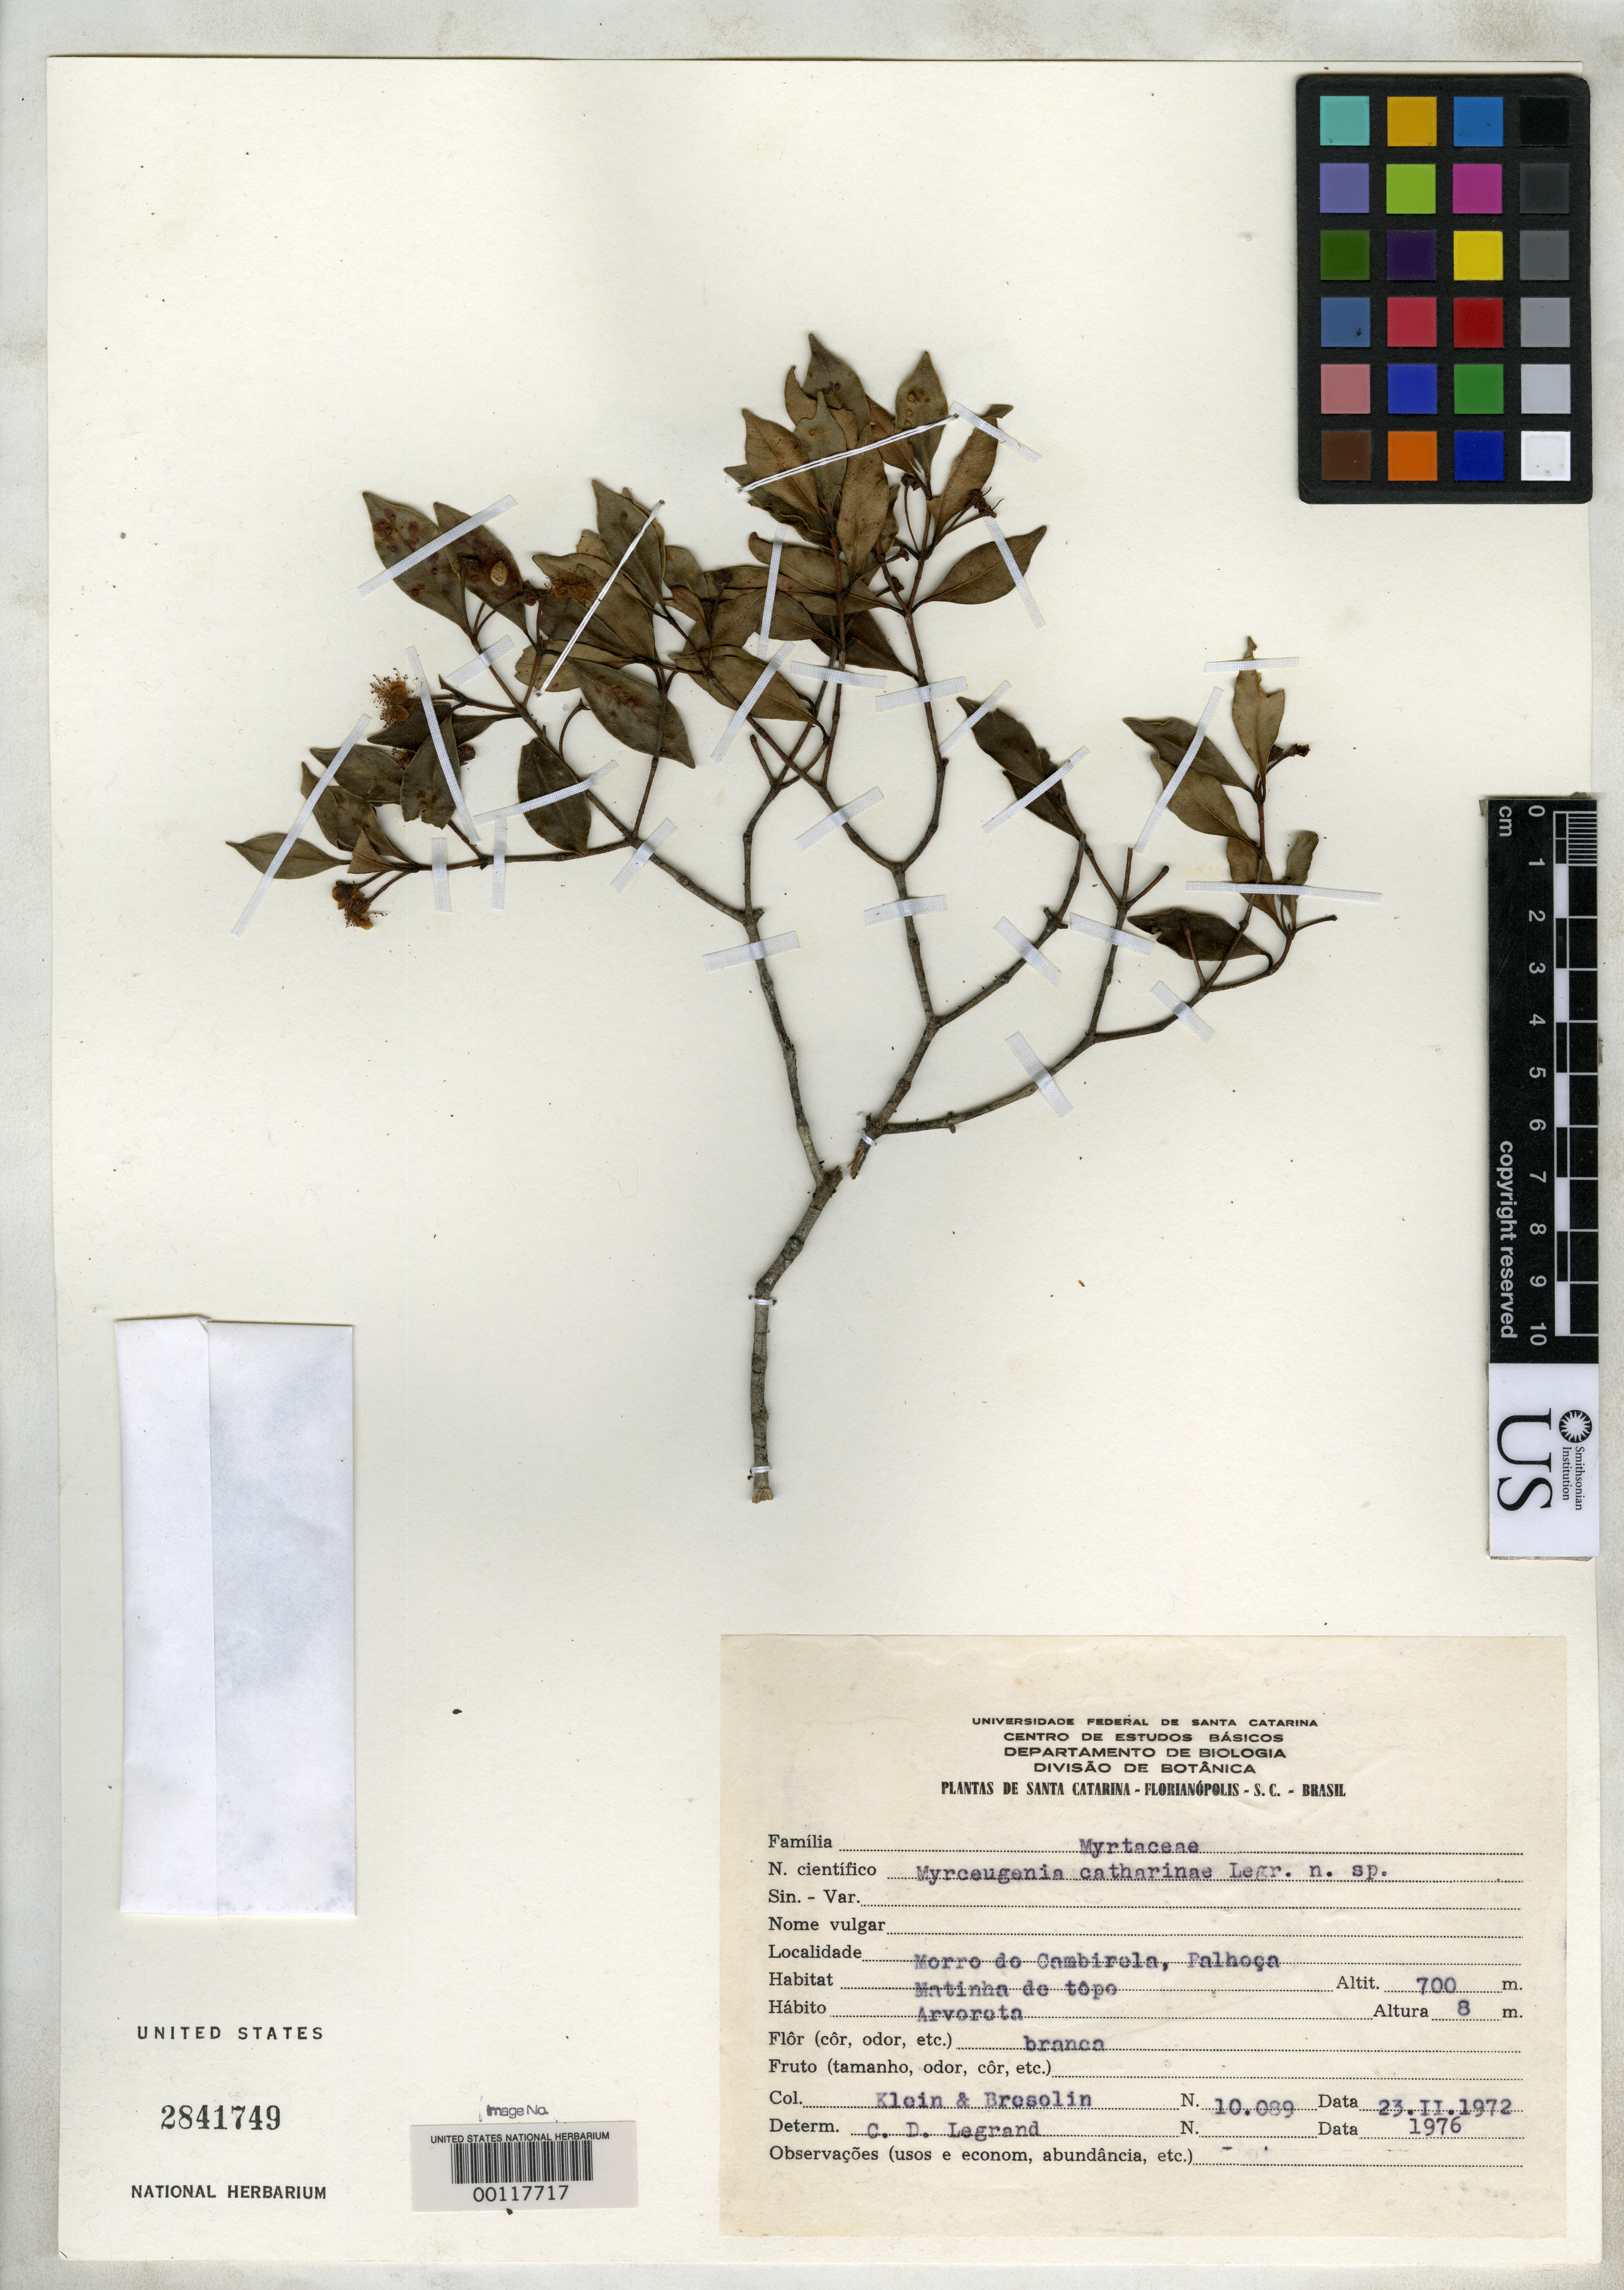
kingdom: Plantae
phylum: Tracheophyta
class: Magnoliopsida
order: Myrtales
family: Myrtaceae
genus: Myrceugenia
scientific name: Myrceugenia catharinae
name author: D. Legrand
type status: Isotype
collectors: R. M. Klein & A. Bresolin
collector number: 10089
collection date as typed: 23 Feb 1972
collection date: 1972-02-23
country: Brazil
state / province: Santa Catarina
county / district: Palhoça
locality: Morro do Cambirela.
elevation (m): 700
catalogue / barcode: US 2841749